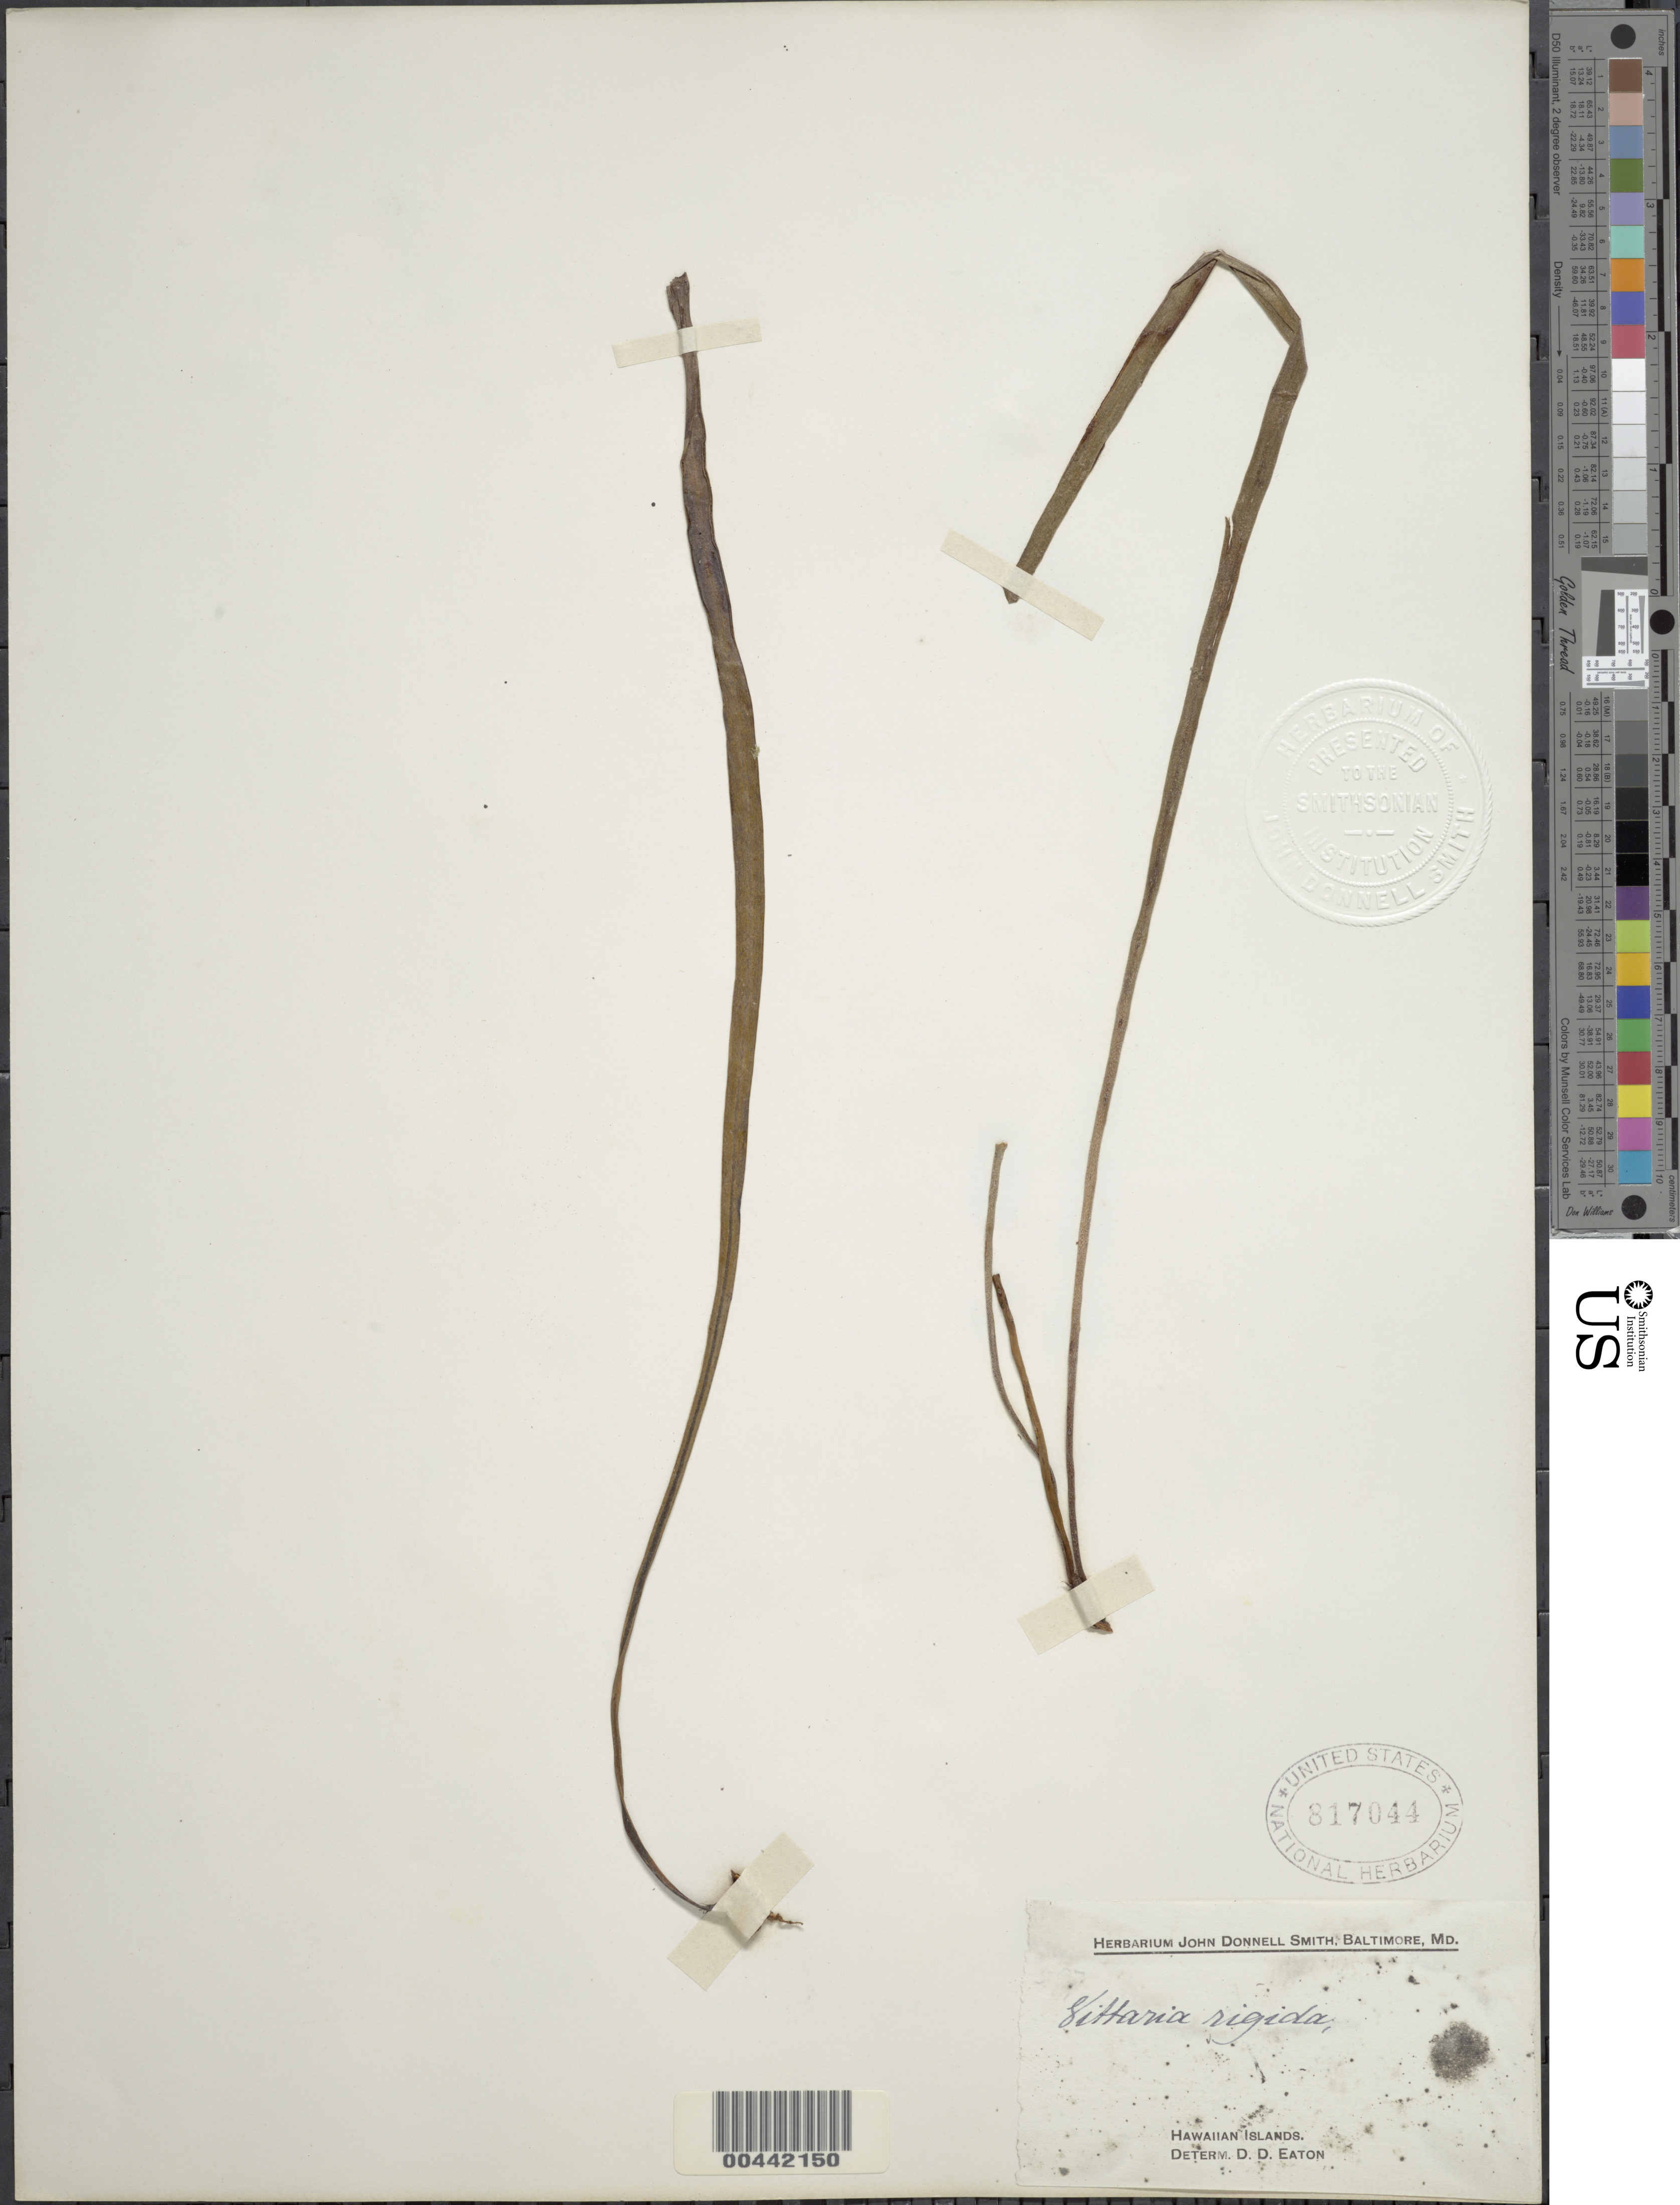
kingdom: Plantae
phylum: Tracheophyta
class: Polypodiopsida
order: Polypodiales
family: Pteridaceae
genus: Haplopteris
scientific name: Haplopteris elongata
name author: (Sw.) Crane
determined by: Wagner, W. L., (BOT), Smithsonian Institution - National Museum of Natural History (UNITED STATES)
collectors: J. Donnell Smith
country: United States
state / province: Hawaii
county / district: Hawaii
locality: Hawaiian Islands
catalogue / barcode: US 817044